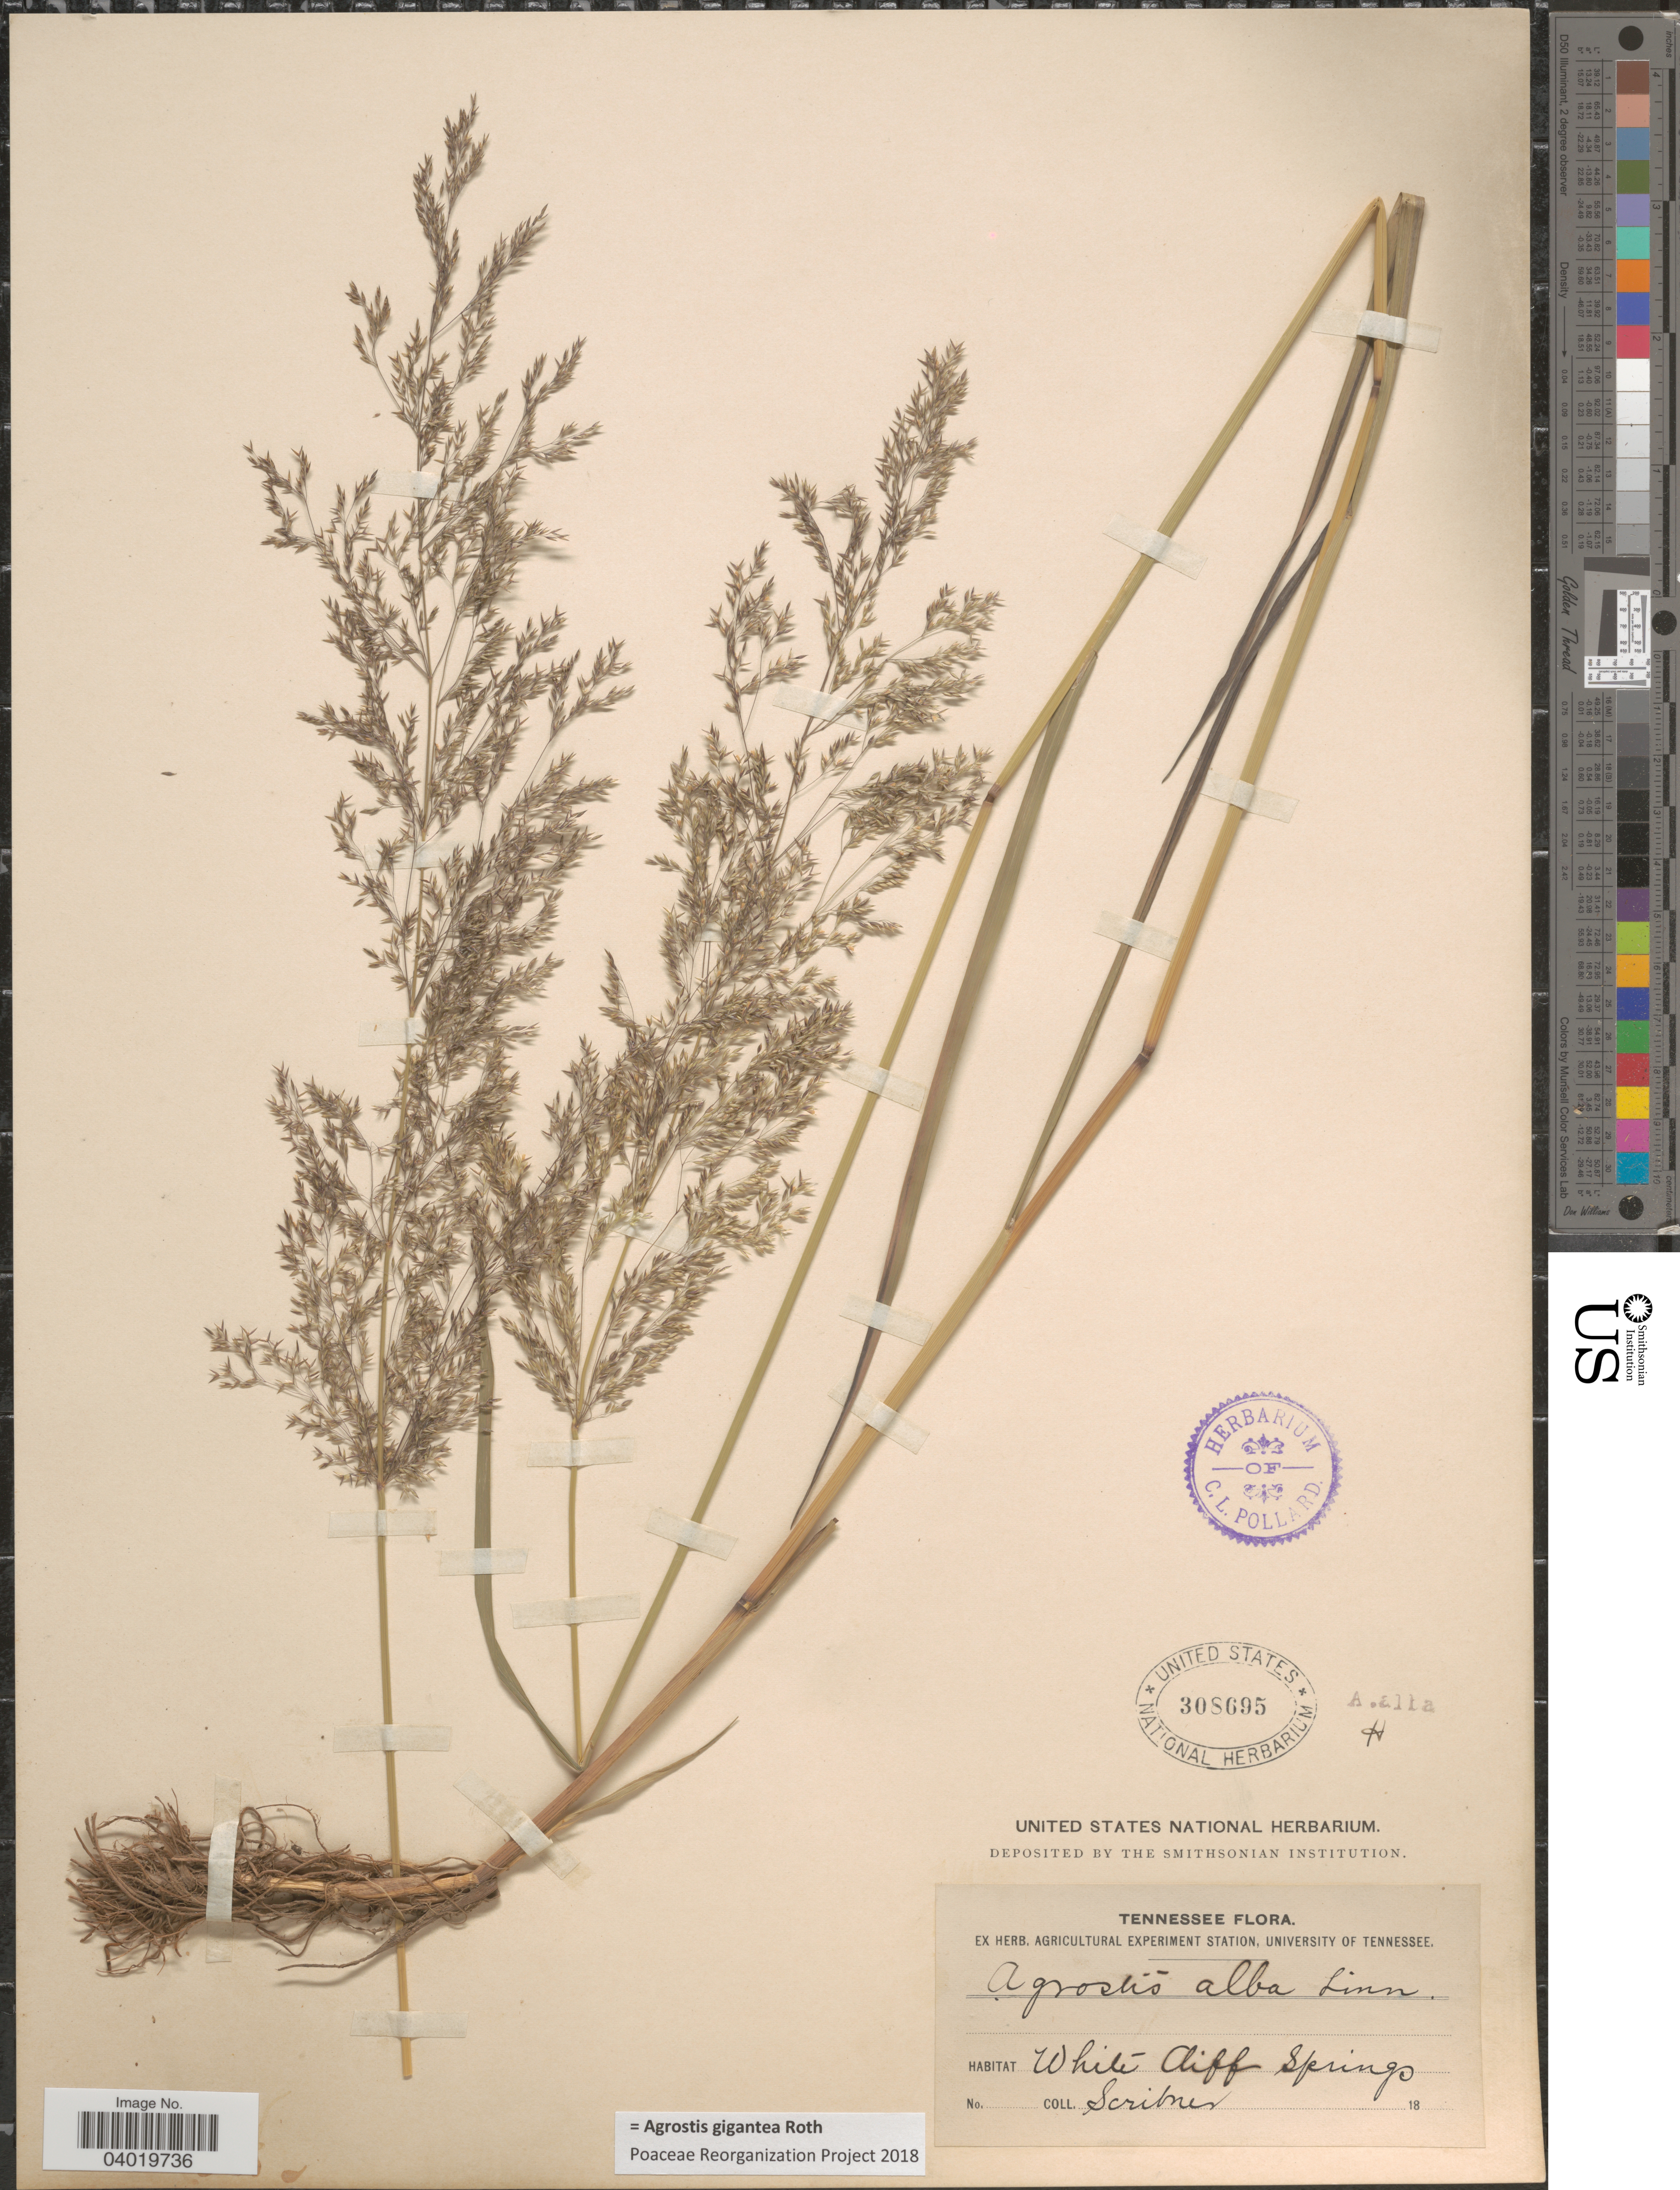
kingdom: Plantae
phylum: Tracheophyta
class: Liliopsida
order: Poales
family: Poaceae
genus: Agrostis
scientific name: Agrostis gigantea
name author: Roth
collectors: Scribner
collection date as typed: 18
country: United States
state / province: Tennessee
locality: White Cliff Springs.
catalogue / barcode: US 308695